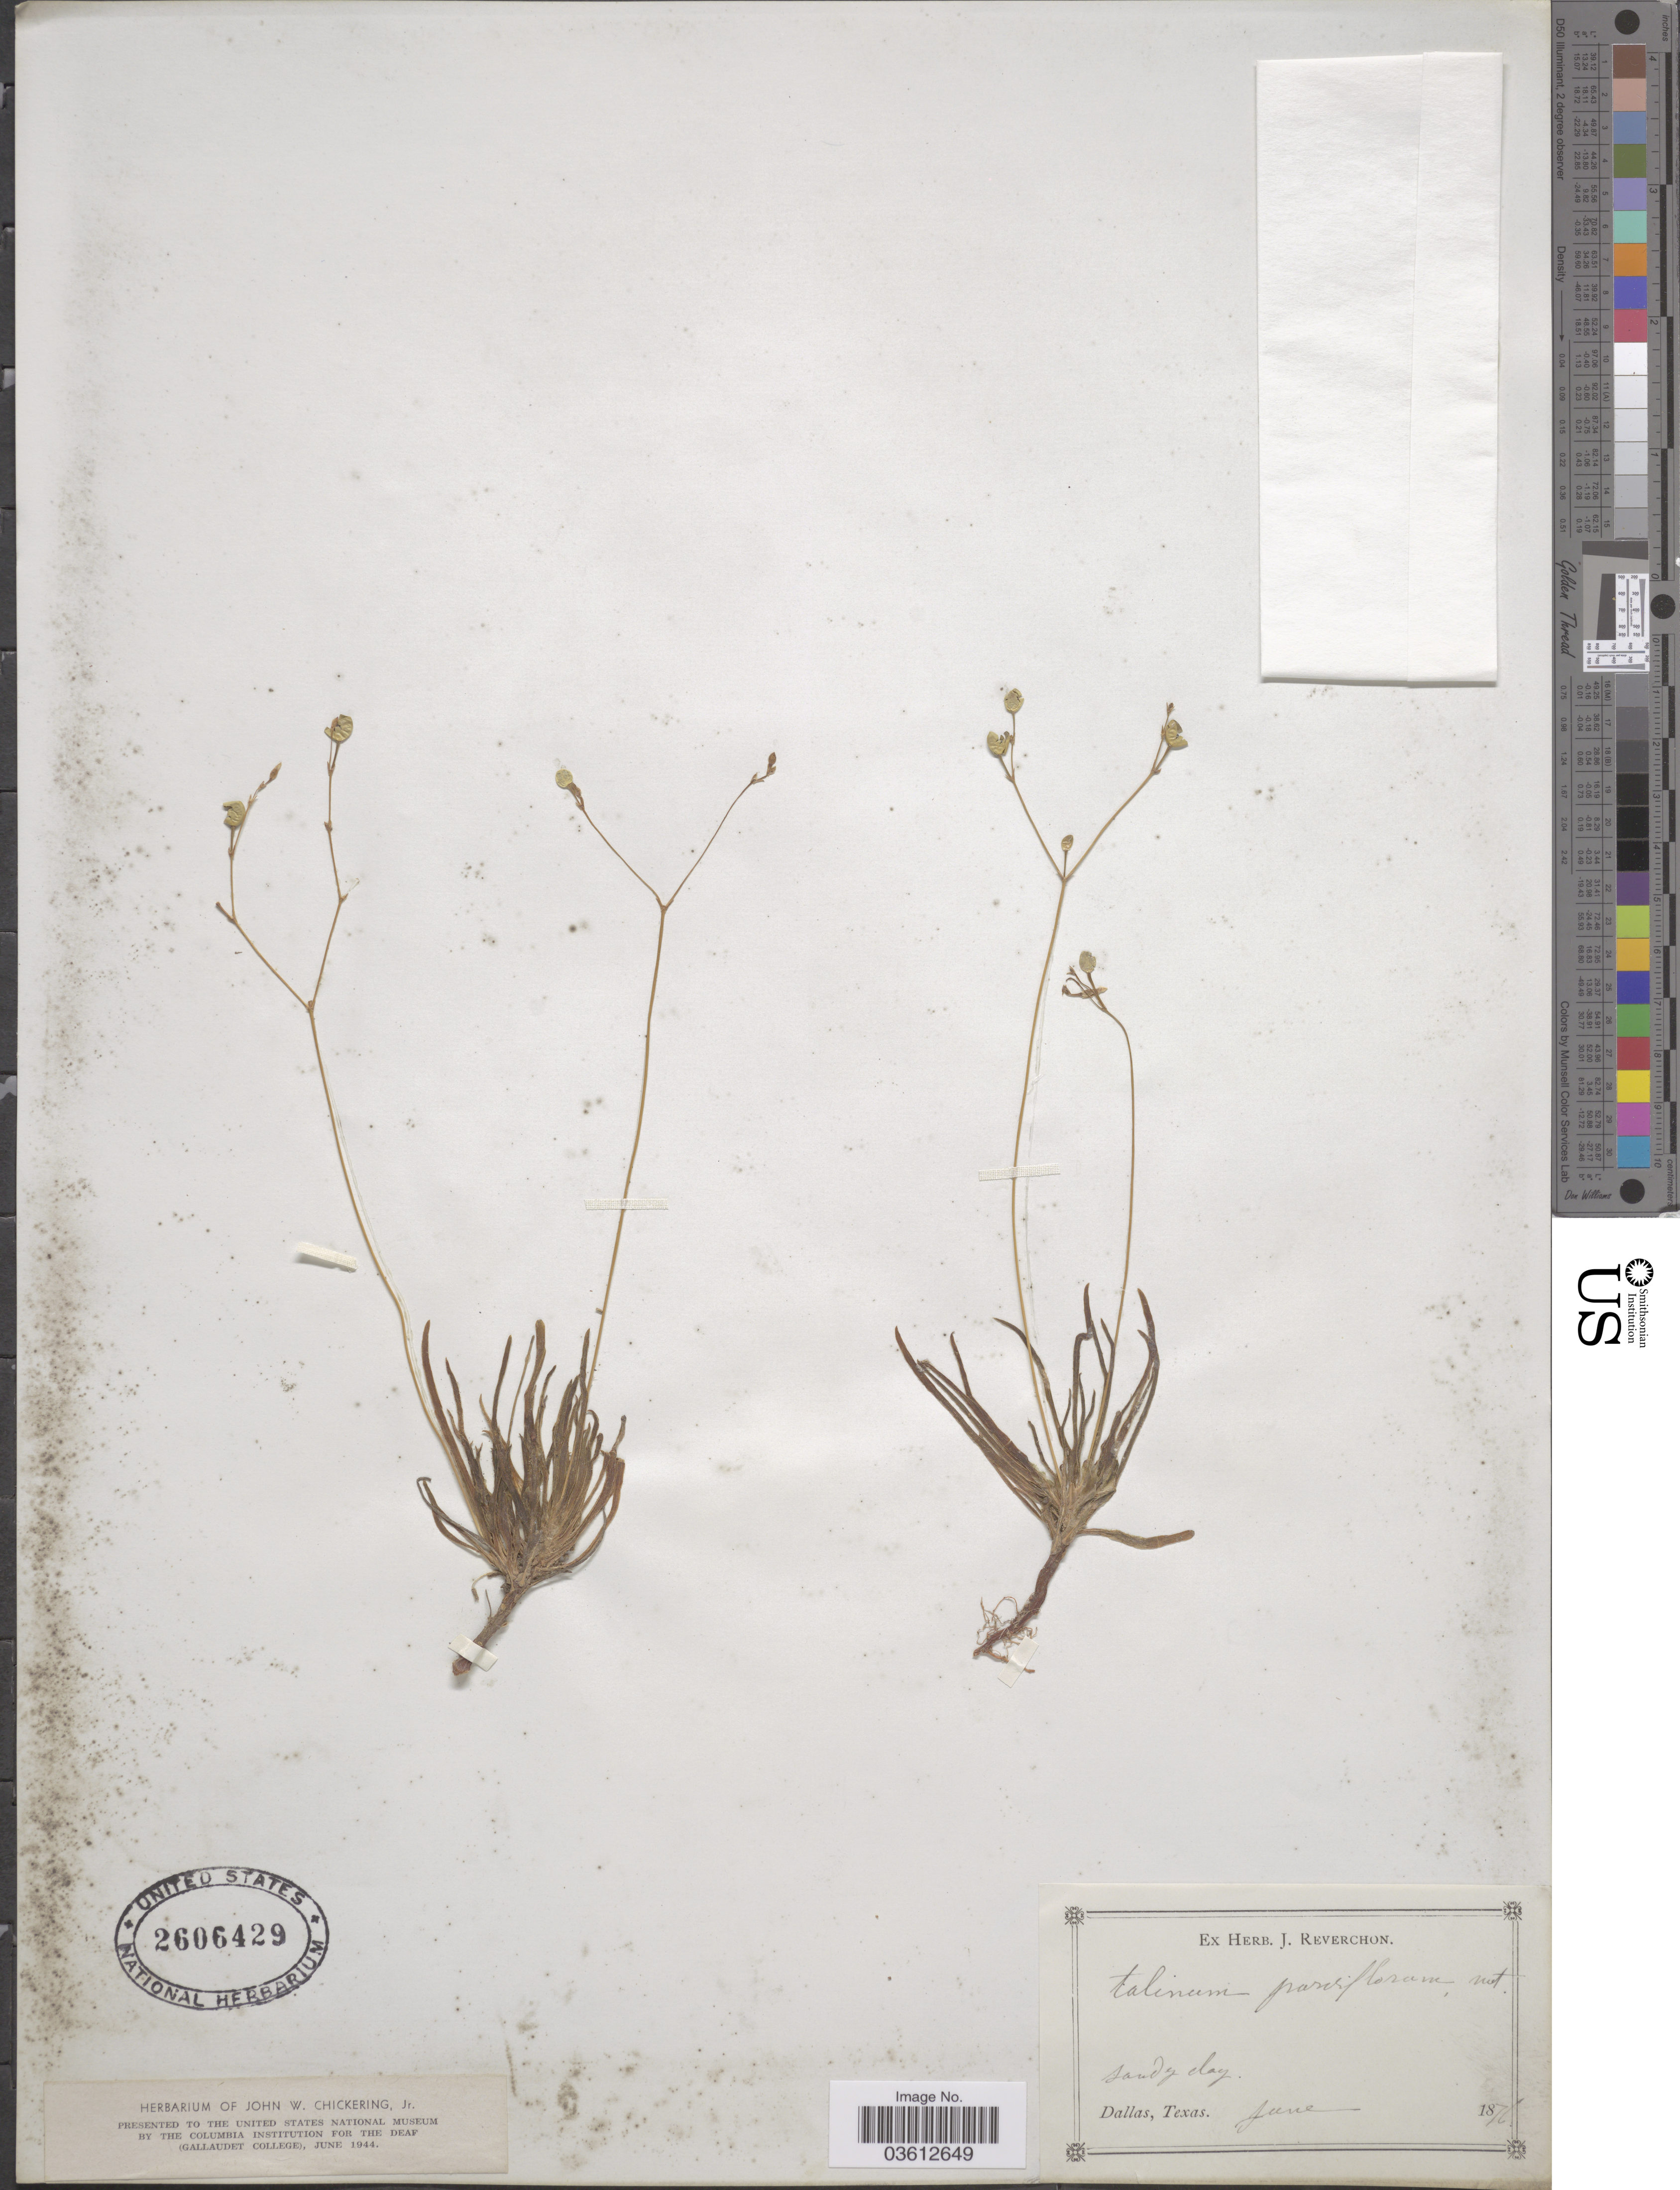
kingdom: Plantae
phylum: Tracheophyta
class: Magnoliopsida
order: Caryophyllales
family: Talinaceae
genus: Talinum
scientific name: Talinum parviflorum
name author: Nutt.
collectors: ex herb. J. Reverchon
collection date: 1876-06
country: United States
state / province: Texas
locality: Dallas.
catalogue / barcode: US 2606429